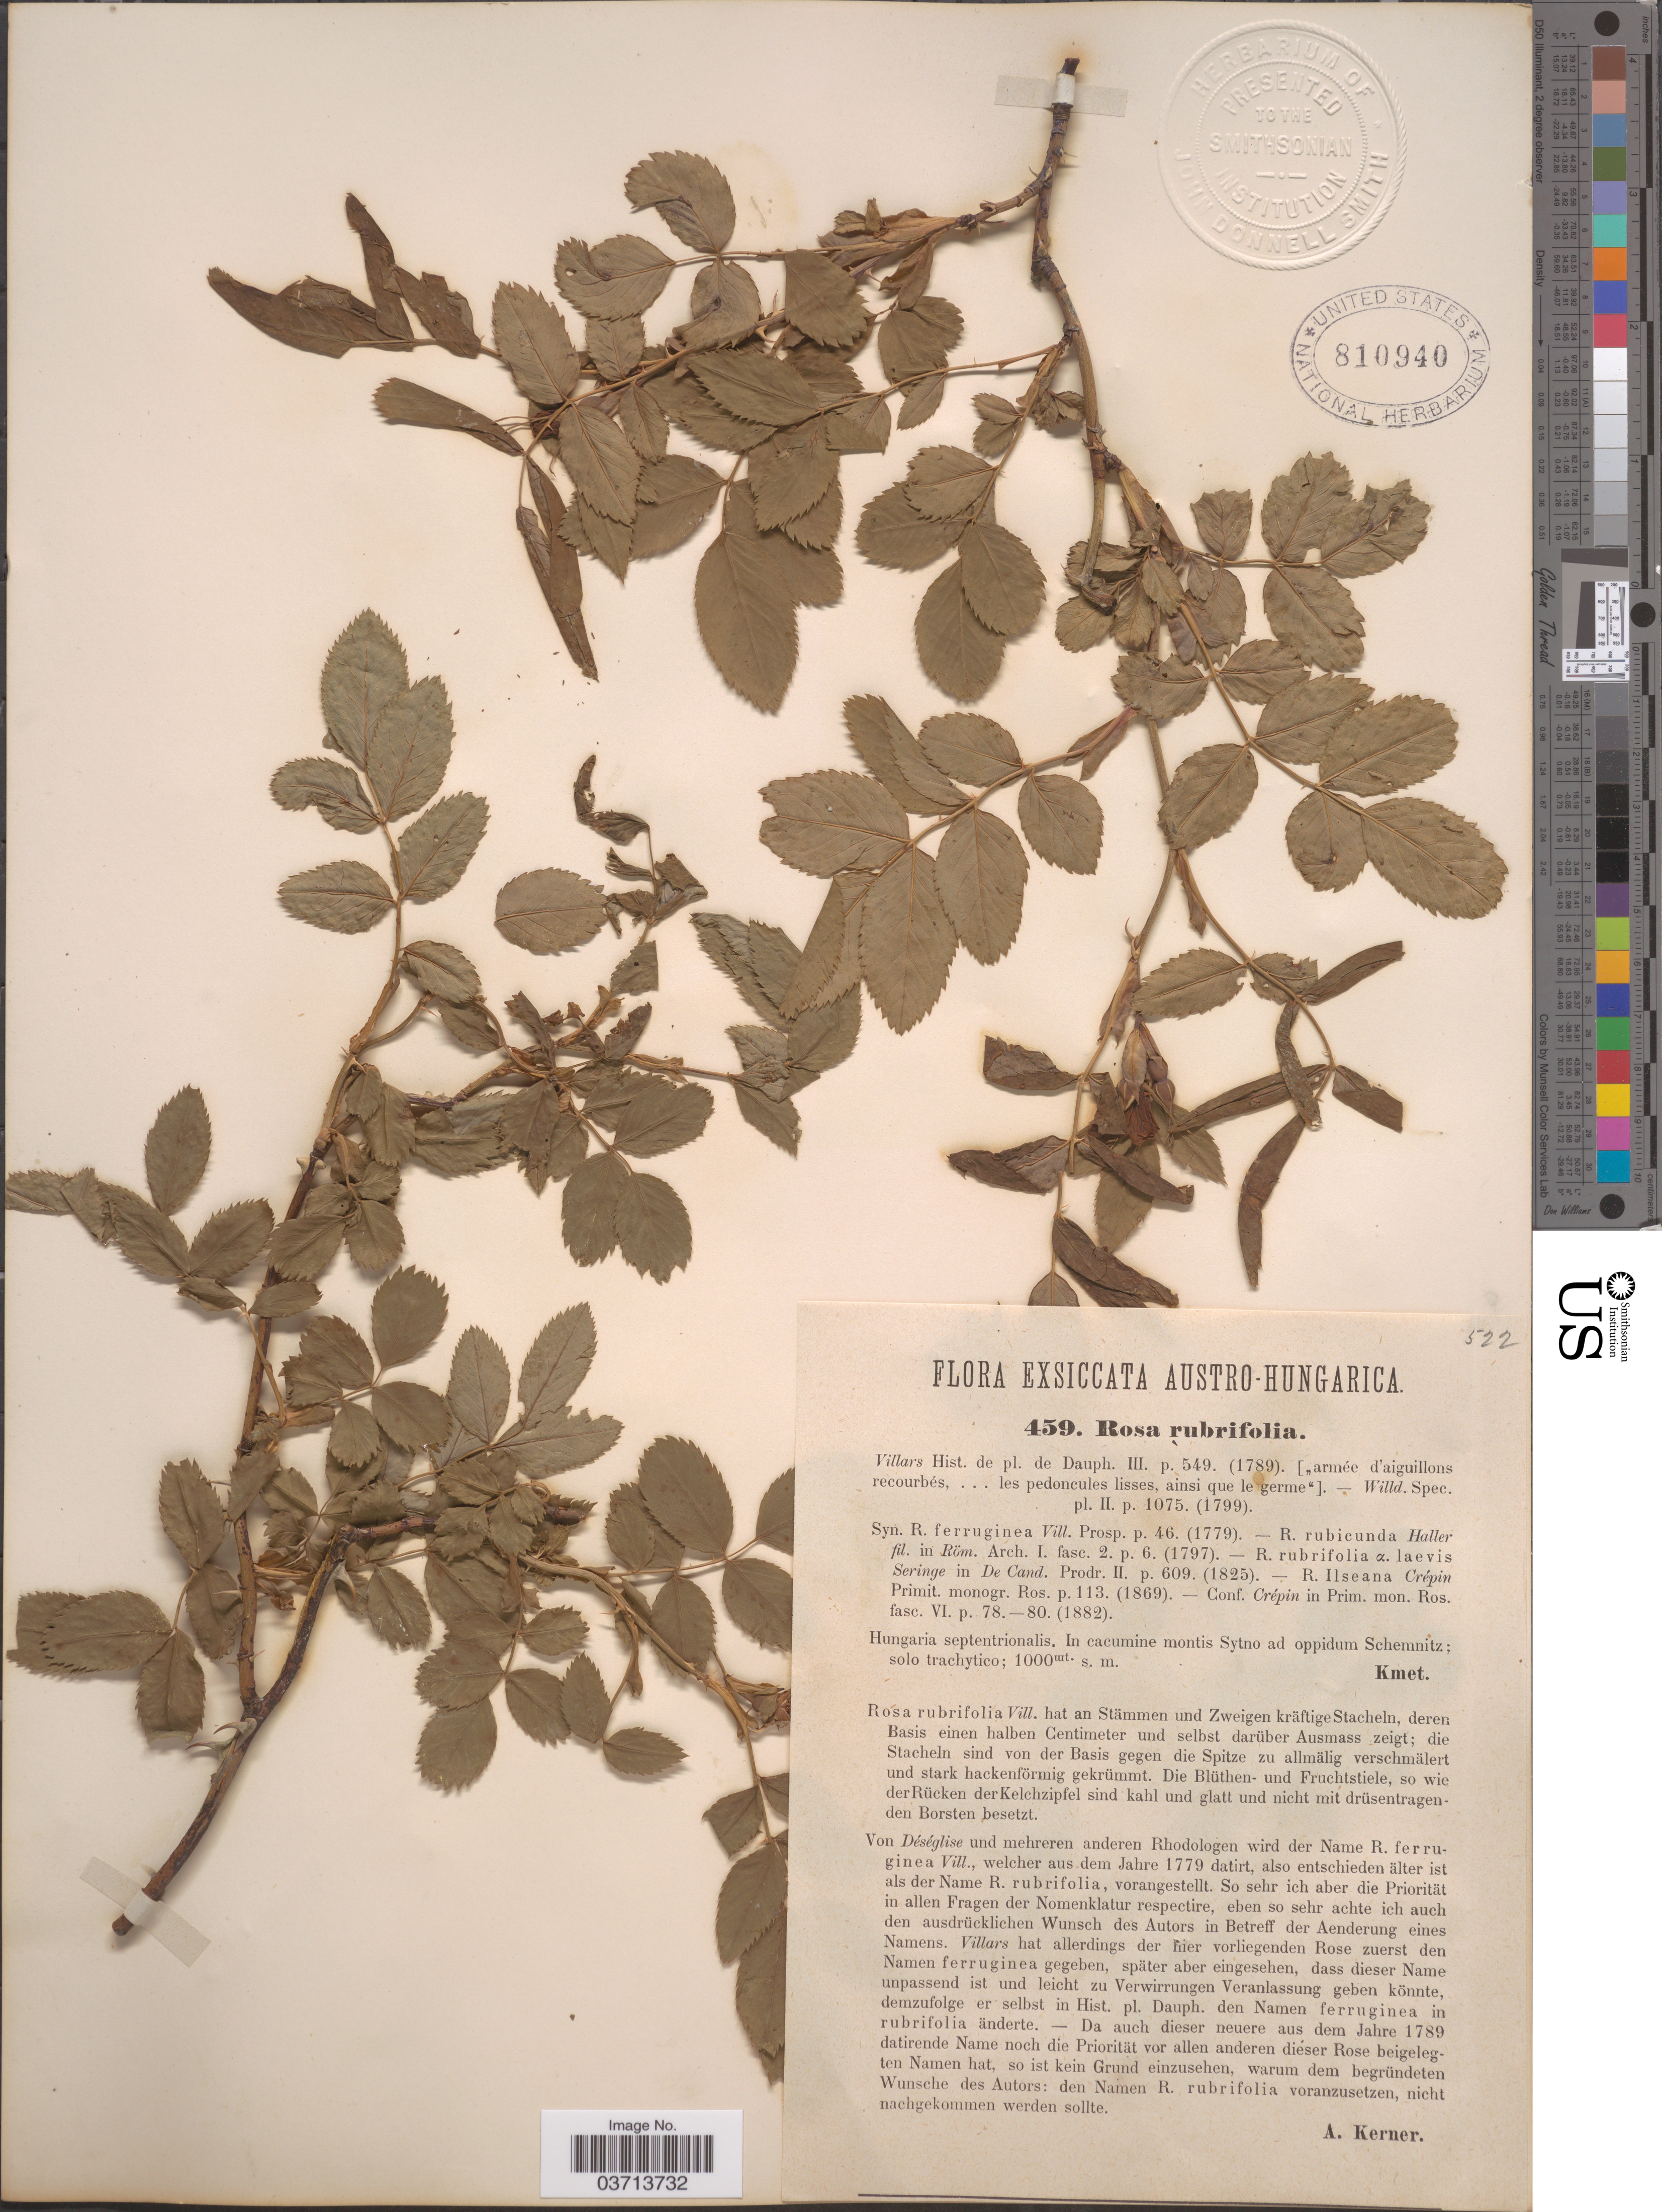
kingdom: Plantae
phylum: Tracheophyta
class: Magnoliopsida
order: Rosales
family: Rosaceae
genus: Rosa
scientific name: Rosa rubrifolia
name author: Vill.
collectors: A. Kmet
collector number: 459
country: Hungary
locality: Austro-Hungarica. Hungaria septentrionalis. In cacumine montis Sytno ad oppidum Schemnitz.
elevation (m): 1000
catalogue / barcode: US 810940